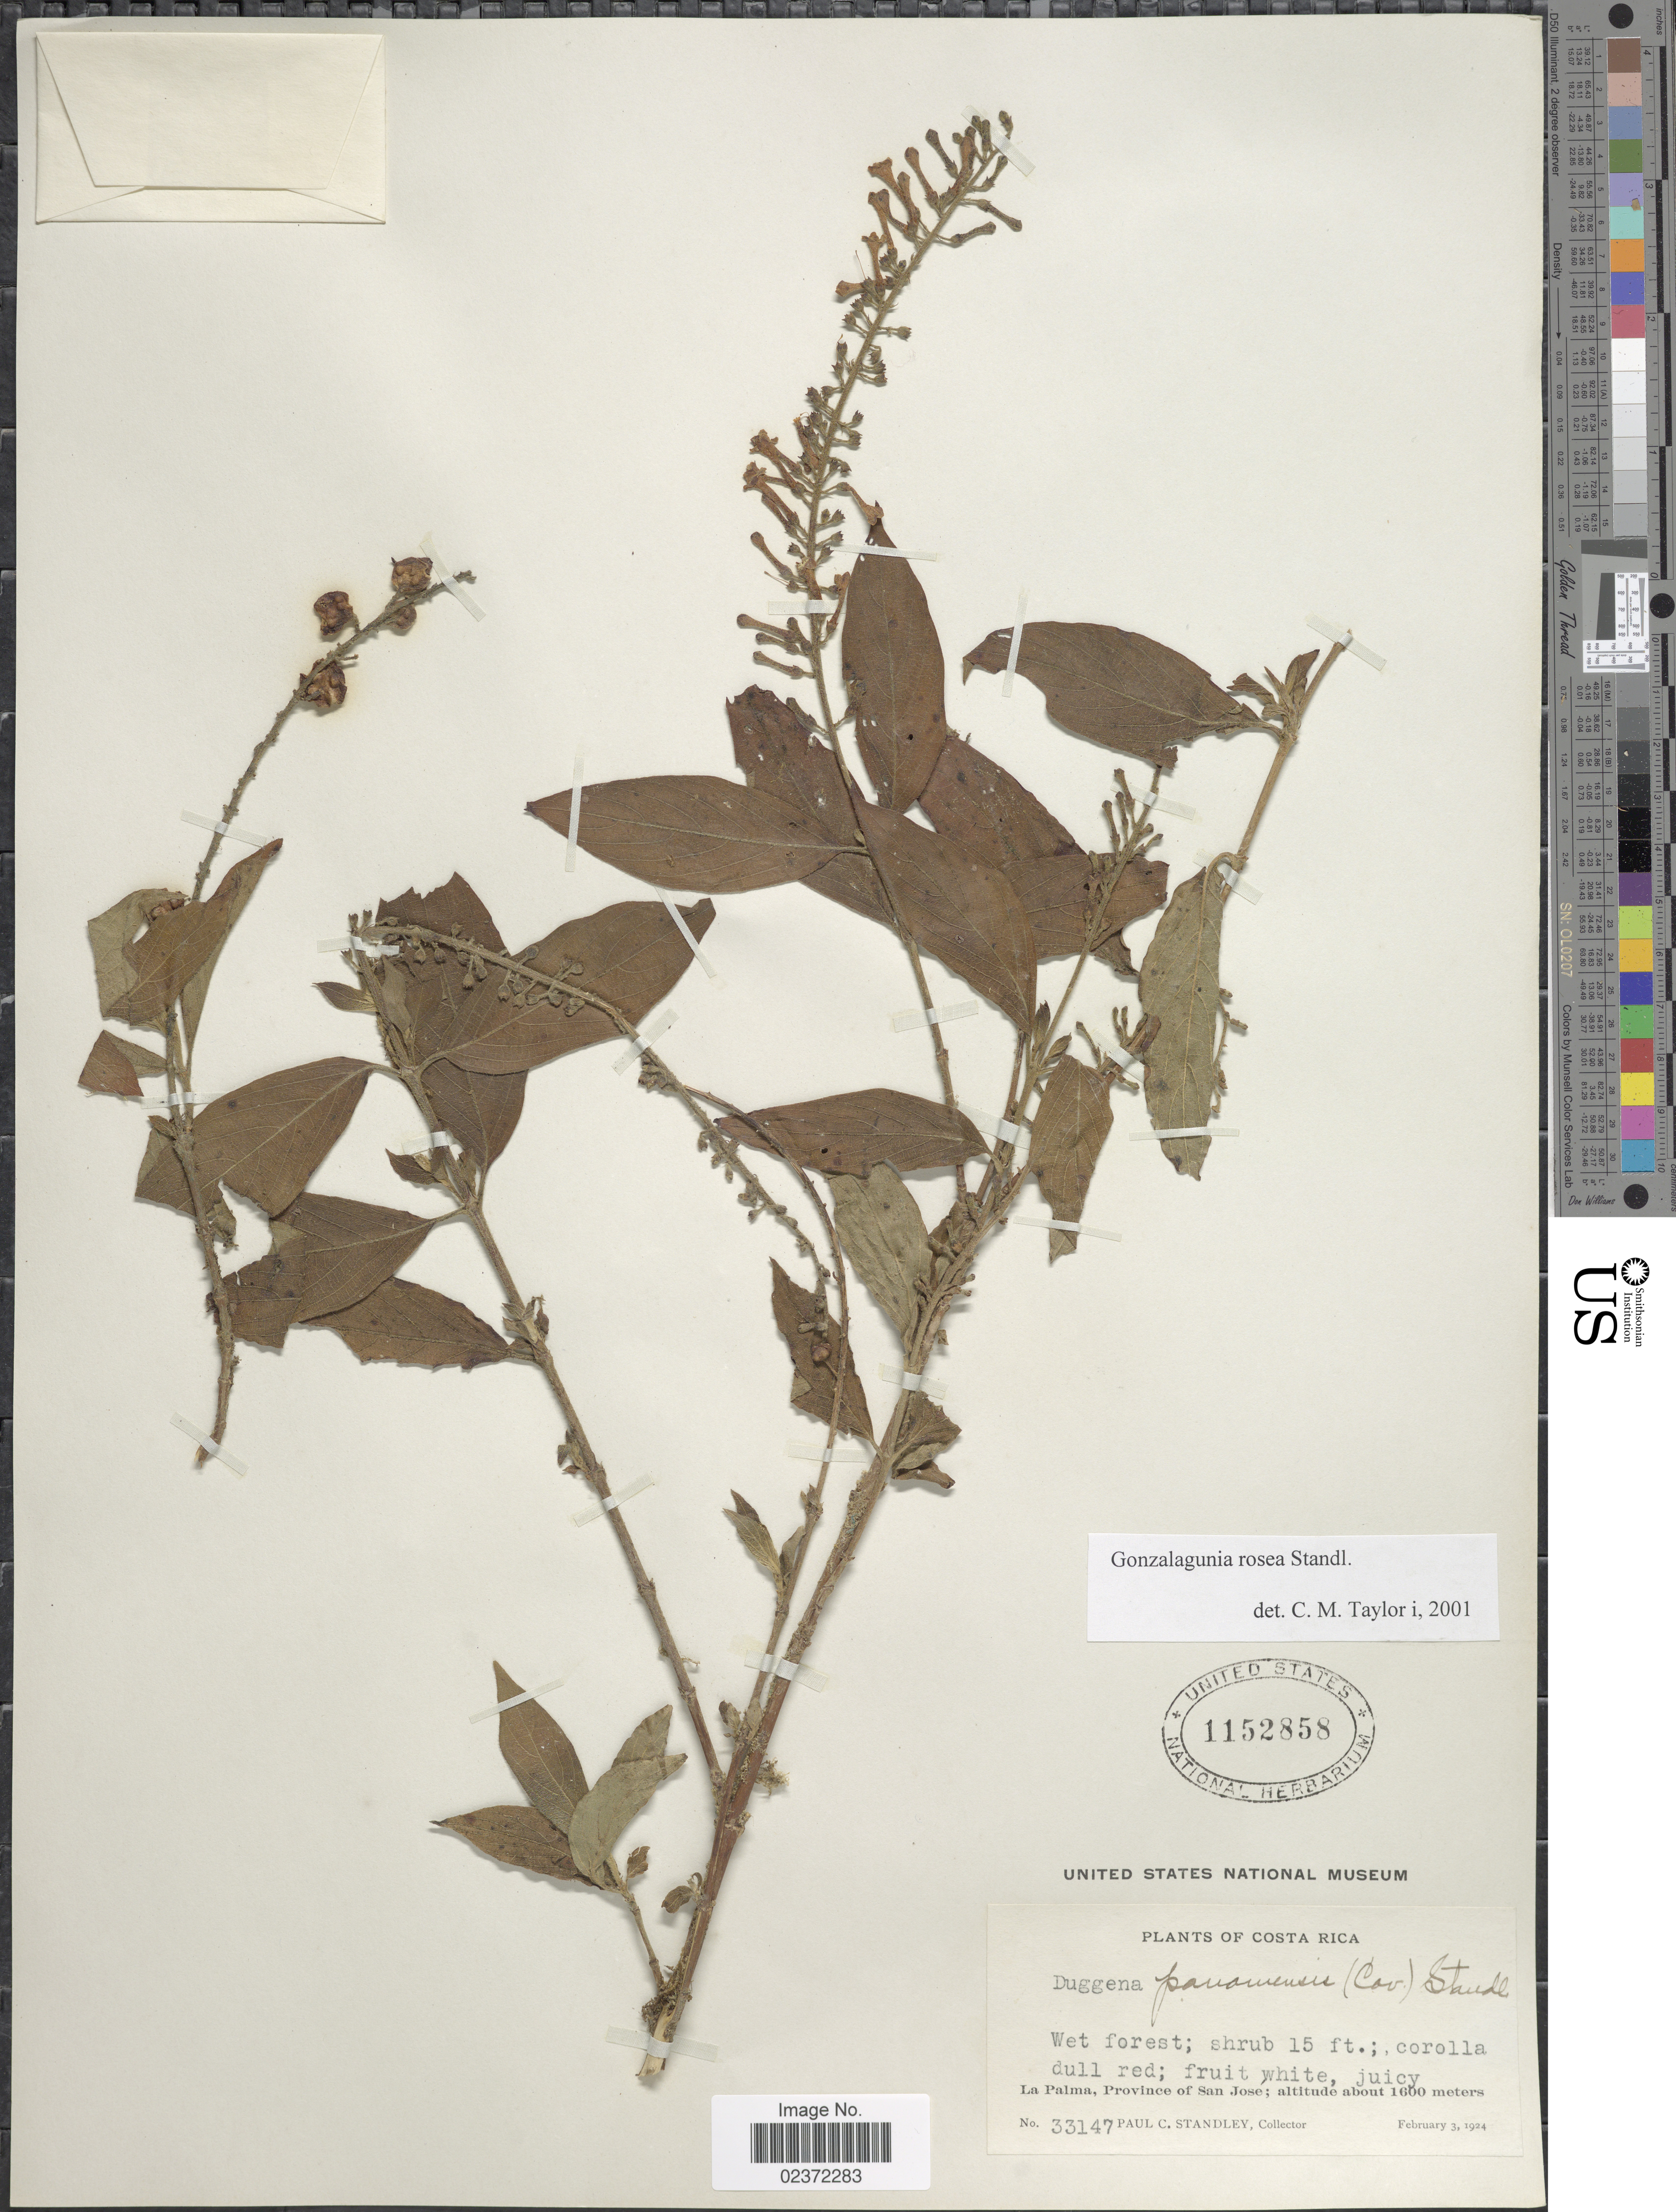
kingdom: Plantae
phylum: Tracheophyta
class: Magnoliopsida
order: Gentianales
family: Rubiaceae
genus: Gonzalagunia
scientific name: Gonzalagunia rosea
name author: Standl.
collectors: P. C. Standley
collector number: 33147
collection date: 1924-02-03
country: Costa Rica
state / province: San José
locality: La Palma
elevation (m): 1600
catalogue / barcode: US 1152858